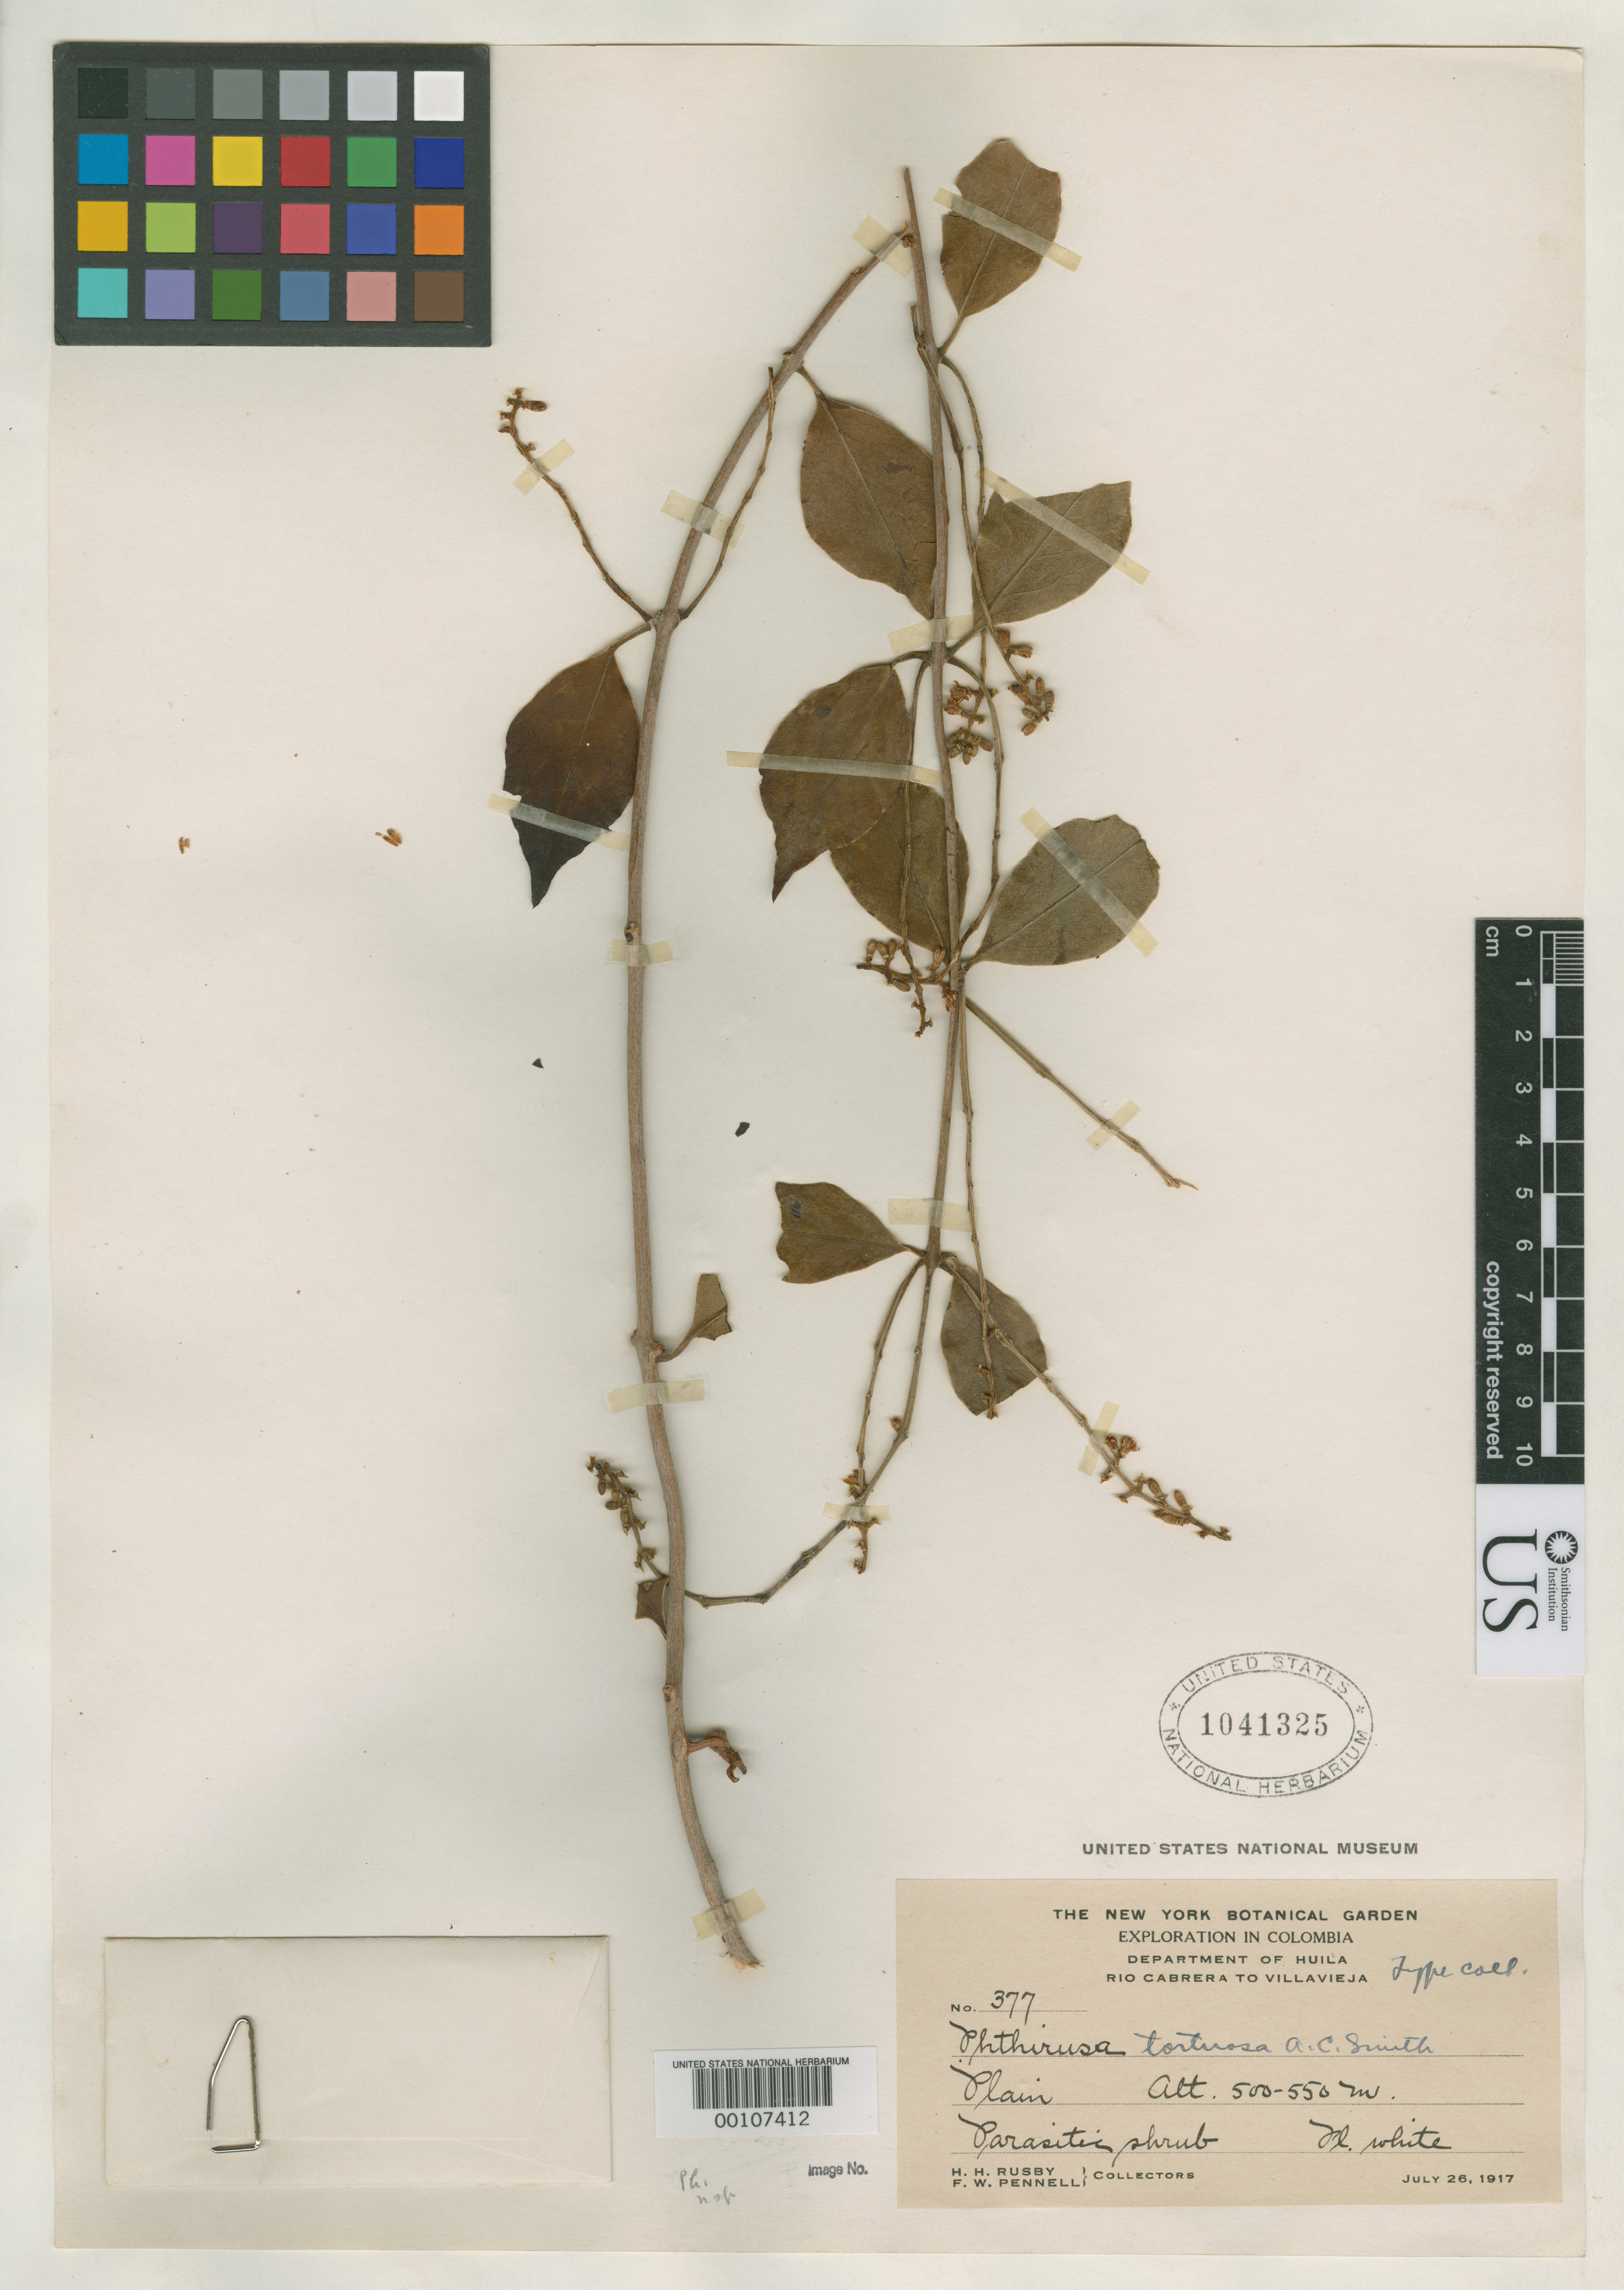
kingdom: Plantae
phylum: Tracheophyta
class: Magnoliopsida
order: Santalales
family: Loranthaceae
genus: Phthirusa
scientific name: Phthirusa tortuosa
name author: A.C. Sm.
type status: Isotype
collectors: H. H. Rusby & F. W. Pennell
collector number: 377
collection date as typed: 26 Jul 1917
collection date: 1917-07-26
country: Colombia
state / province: Huila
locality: Rio Cabrera to Villa Vieja.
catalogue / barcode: US 1041325